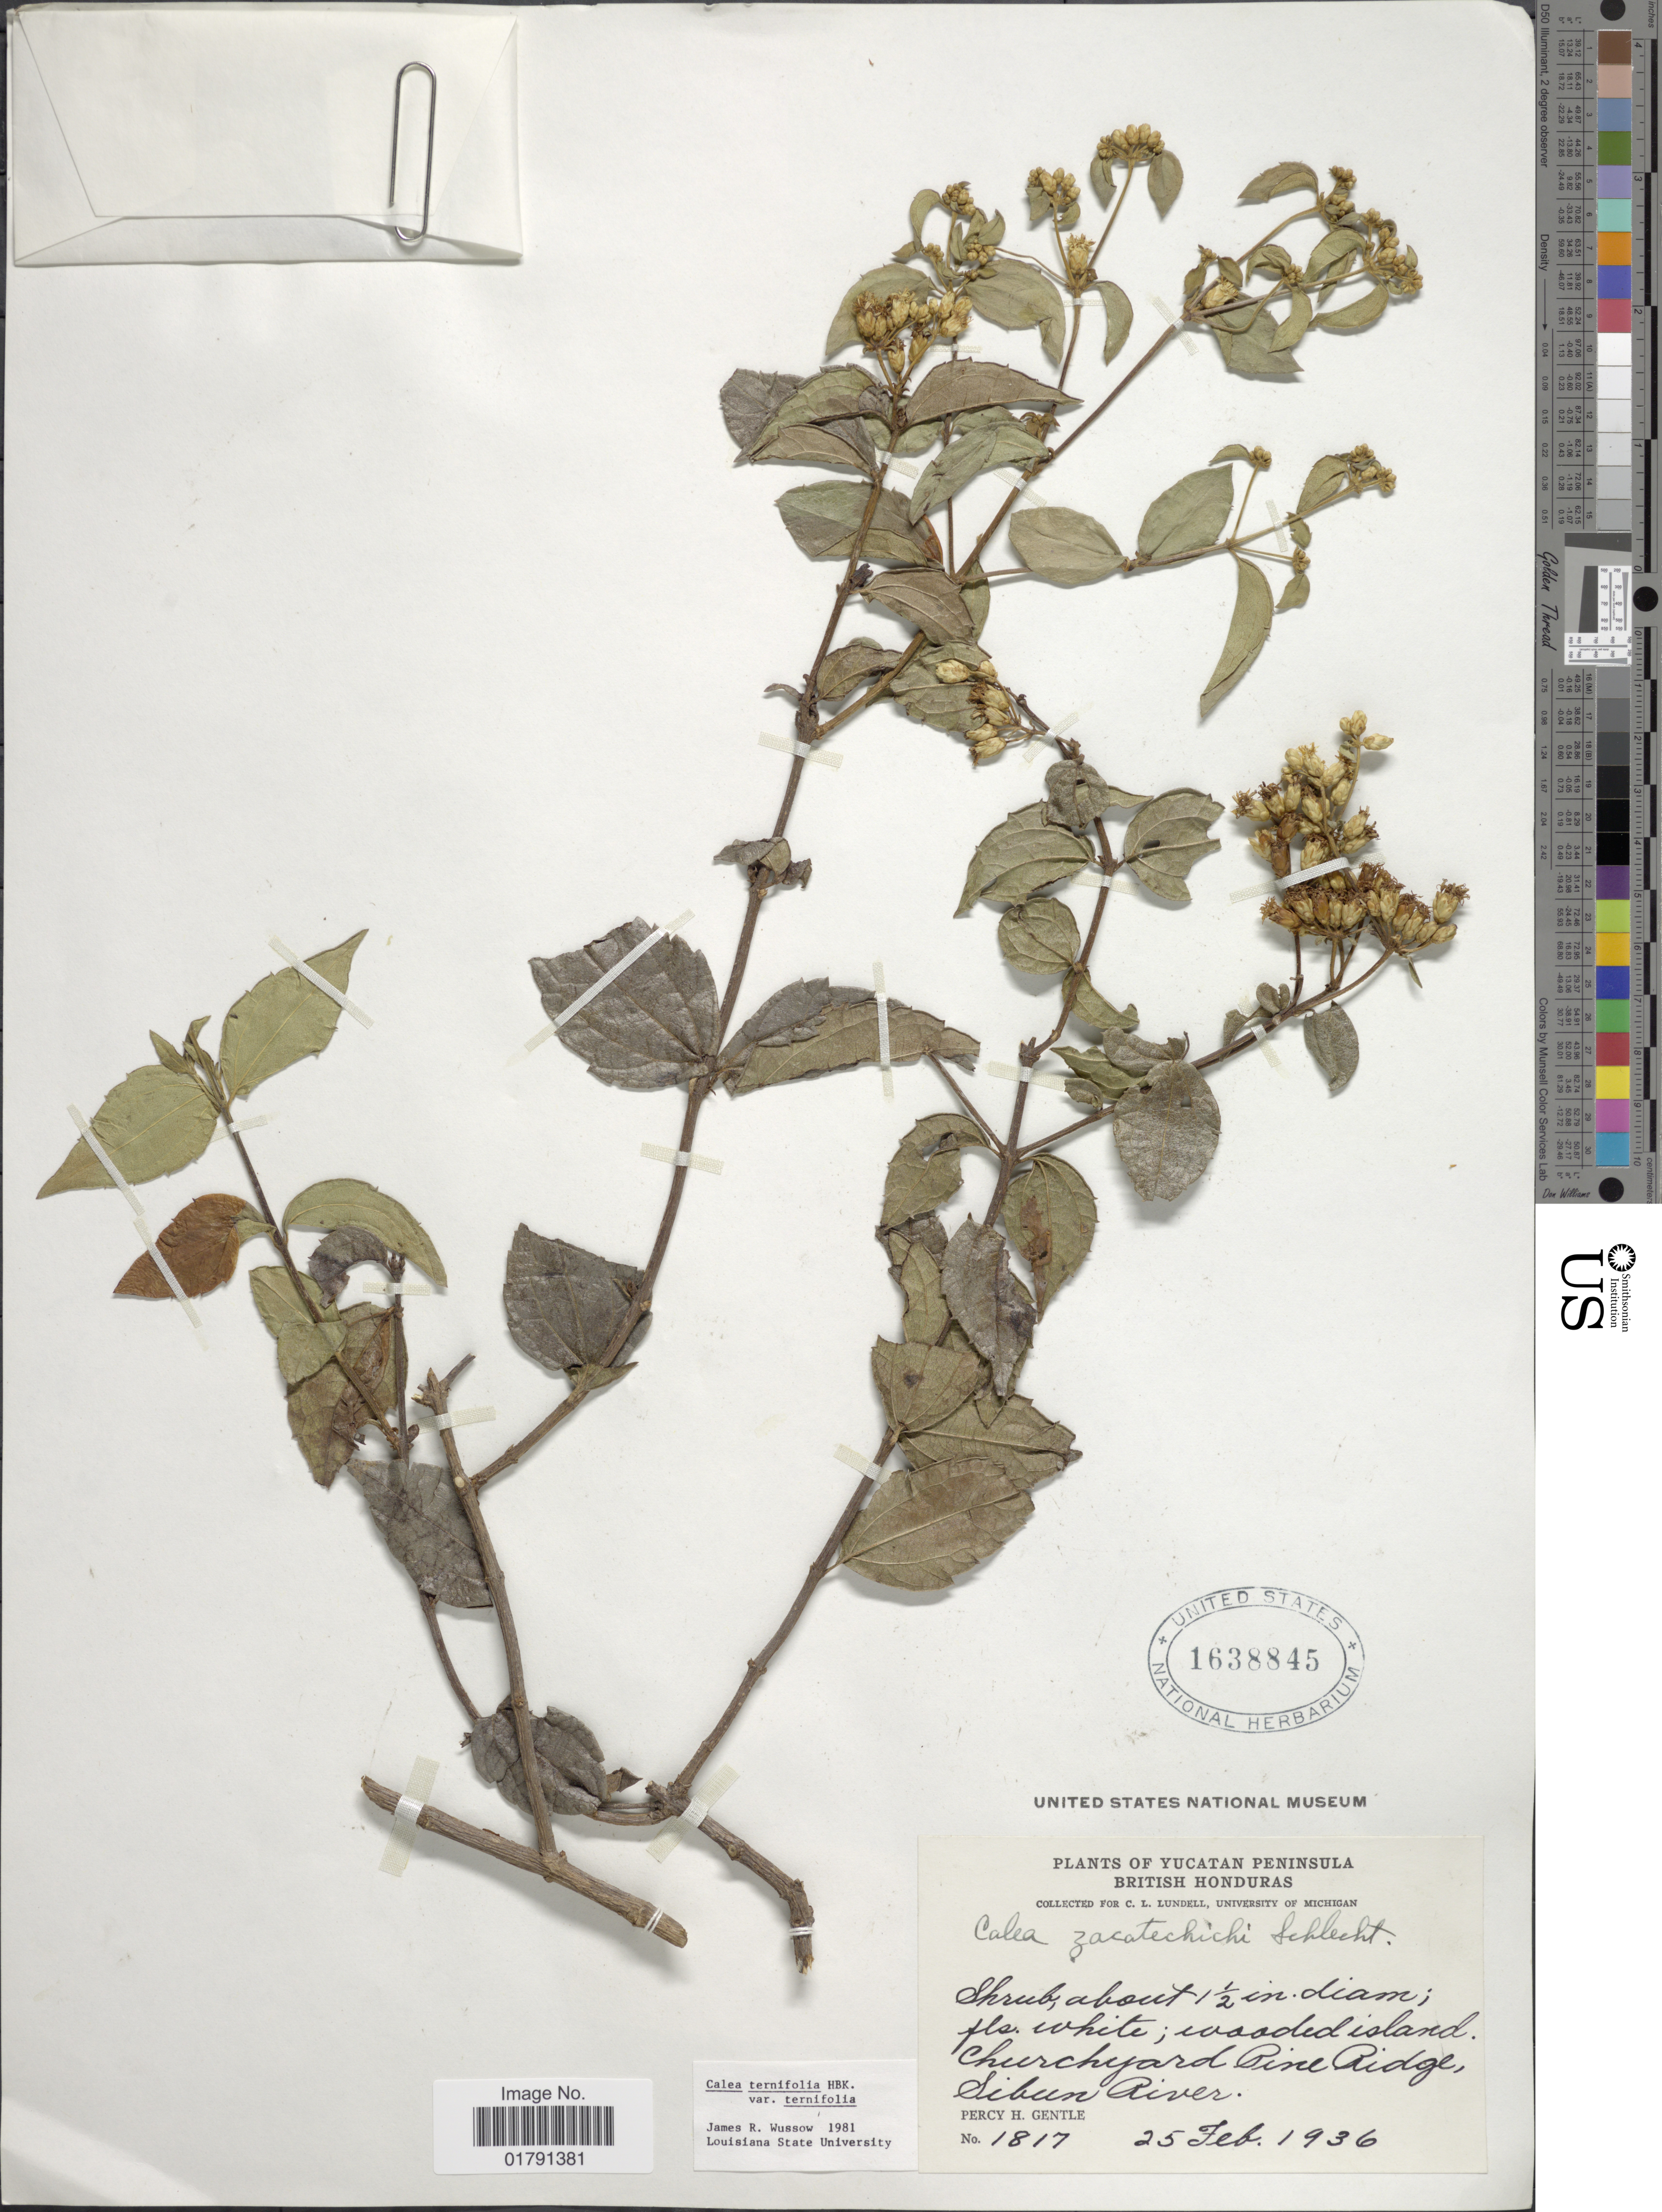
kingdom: Plantae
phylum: Tracheophyta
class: Magnoliopsida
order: Asterales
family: Asteraceae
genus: Calea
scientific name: Calea ternifolia Oliv., hom. illeg.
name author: Oliv.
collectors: P. H. Gentle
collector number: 1817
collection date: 1936-02-25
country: Belize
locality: Yucatan Peninsula, Churchyard Pine Ridge, Sibun River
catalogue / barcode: US 1638845